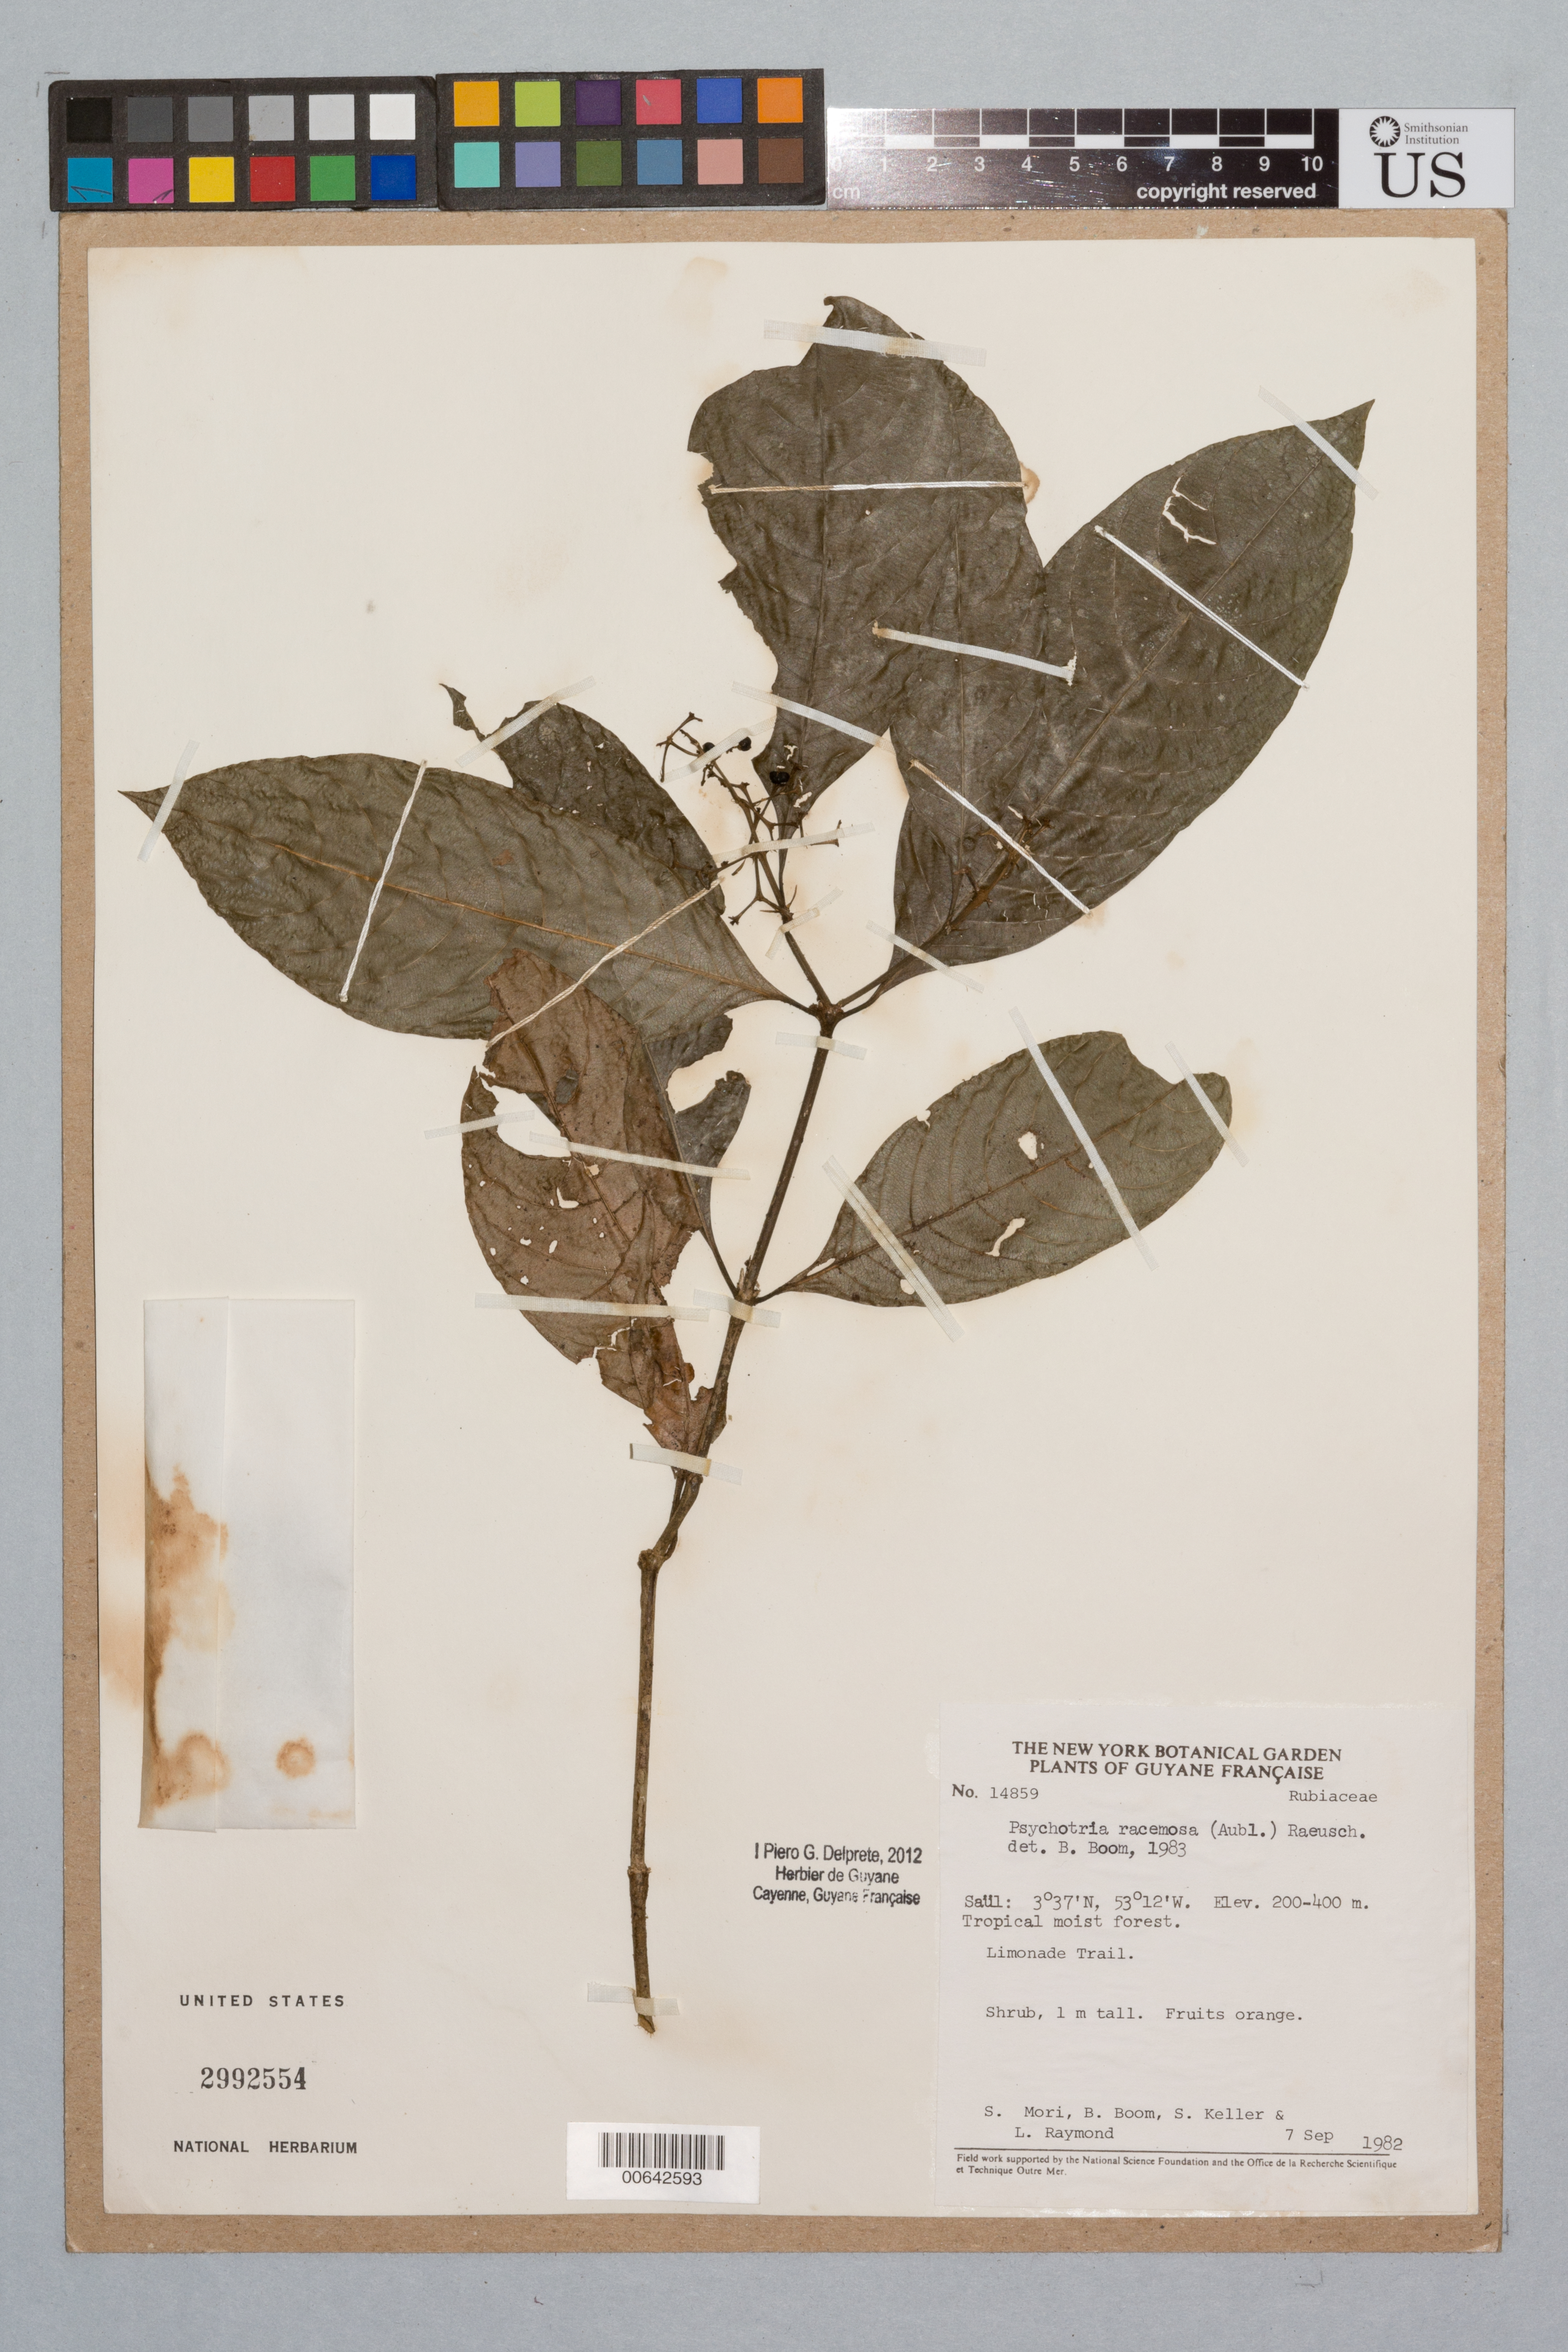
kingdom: Plantae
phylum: Tracheophyta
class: Magnoliopsida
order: Gentianales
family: Rubiaceae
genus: Palicourea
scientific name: Palicourea racemosa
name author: (Aubl.) Borhidi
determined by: Kirkbride, J. H., Jr.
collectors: S. Mori, B. M. Boom, S. Keller & L. Raymond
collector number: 14859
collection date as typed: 7-Sep-82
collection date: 1982-09-07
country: French Guiana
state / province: Saint-Laurent-du-Maroni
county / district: Saül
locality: Saül, Limonade Trail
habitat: Tropical moist forest. .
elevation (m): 200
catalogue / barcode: US 2992554